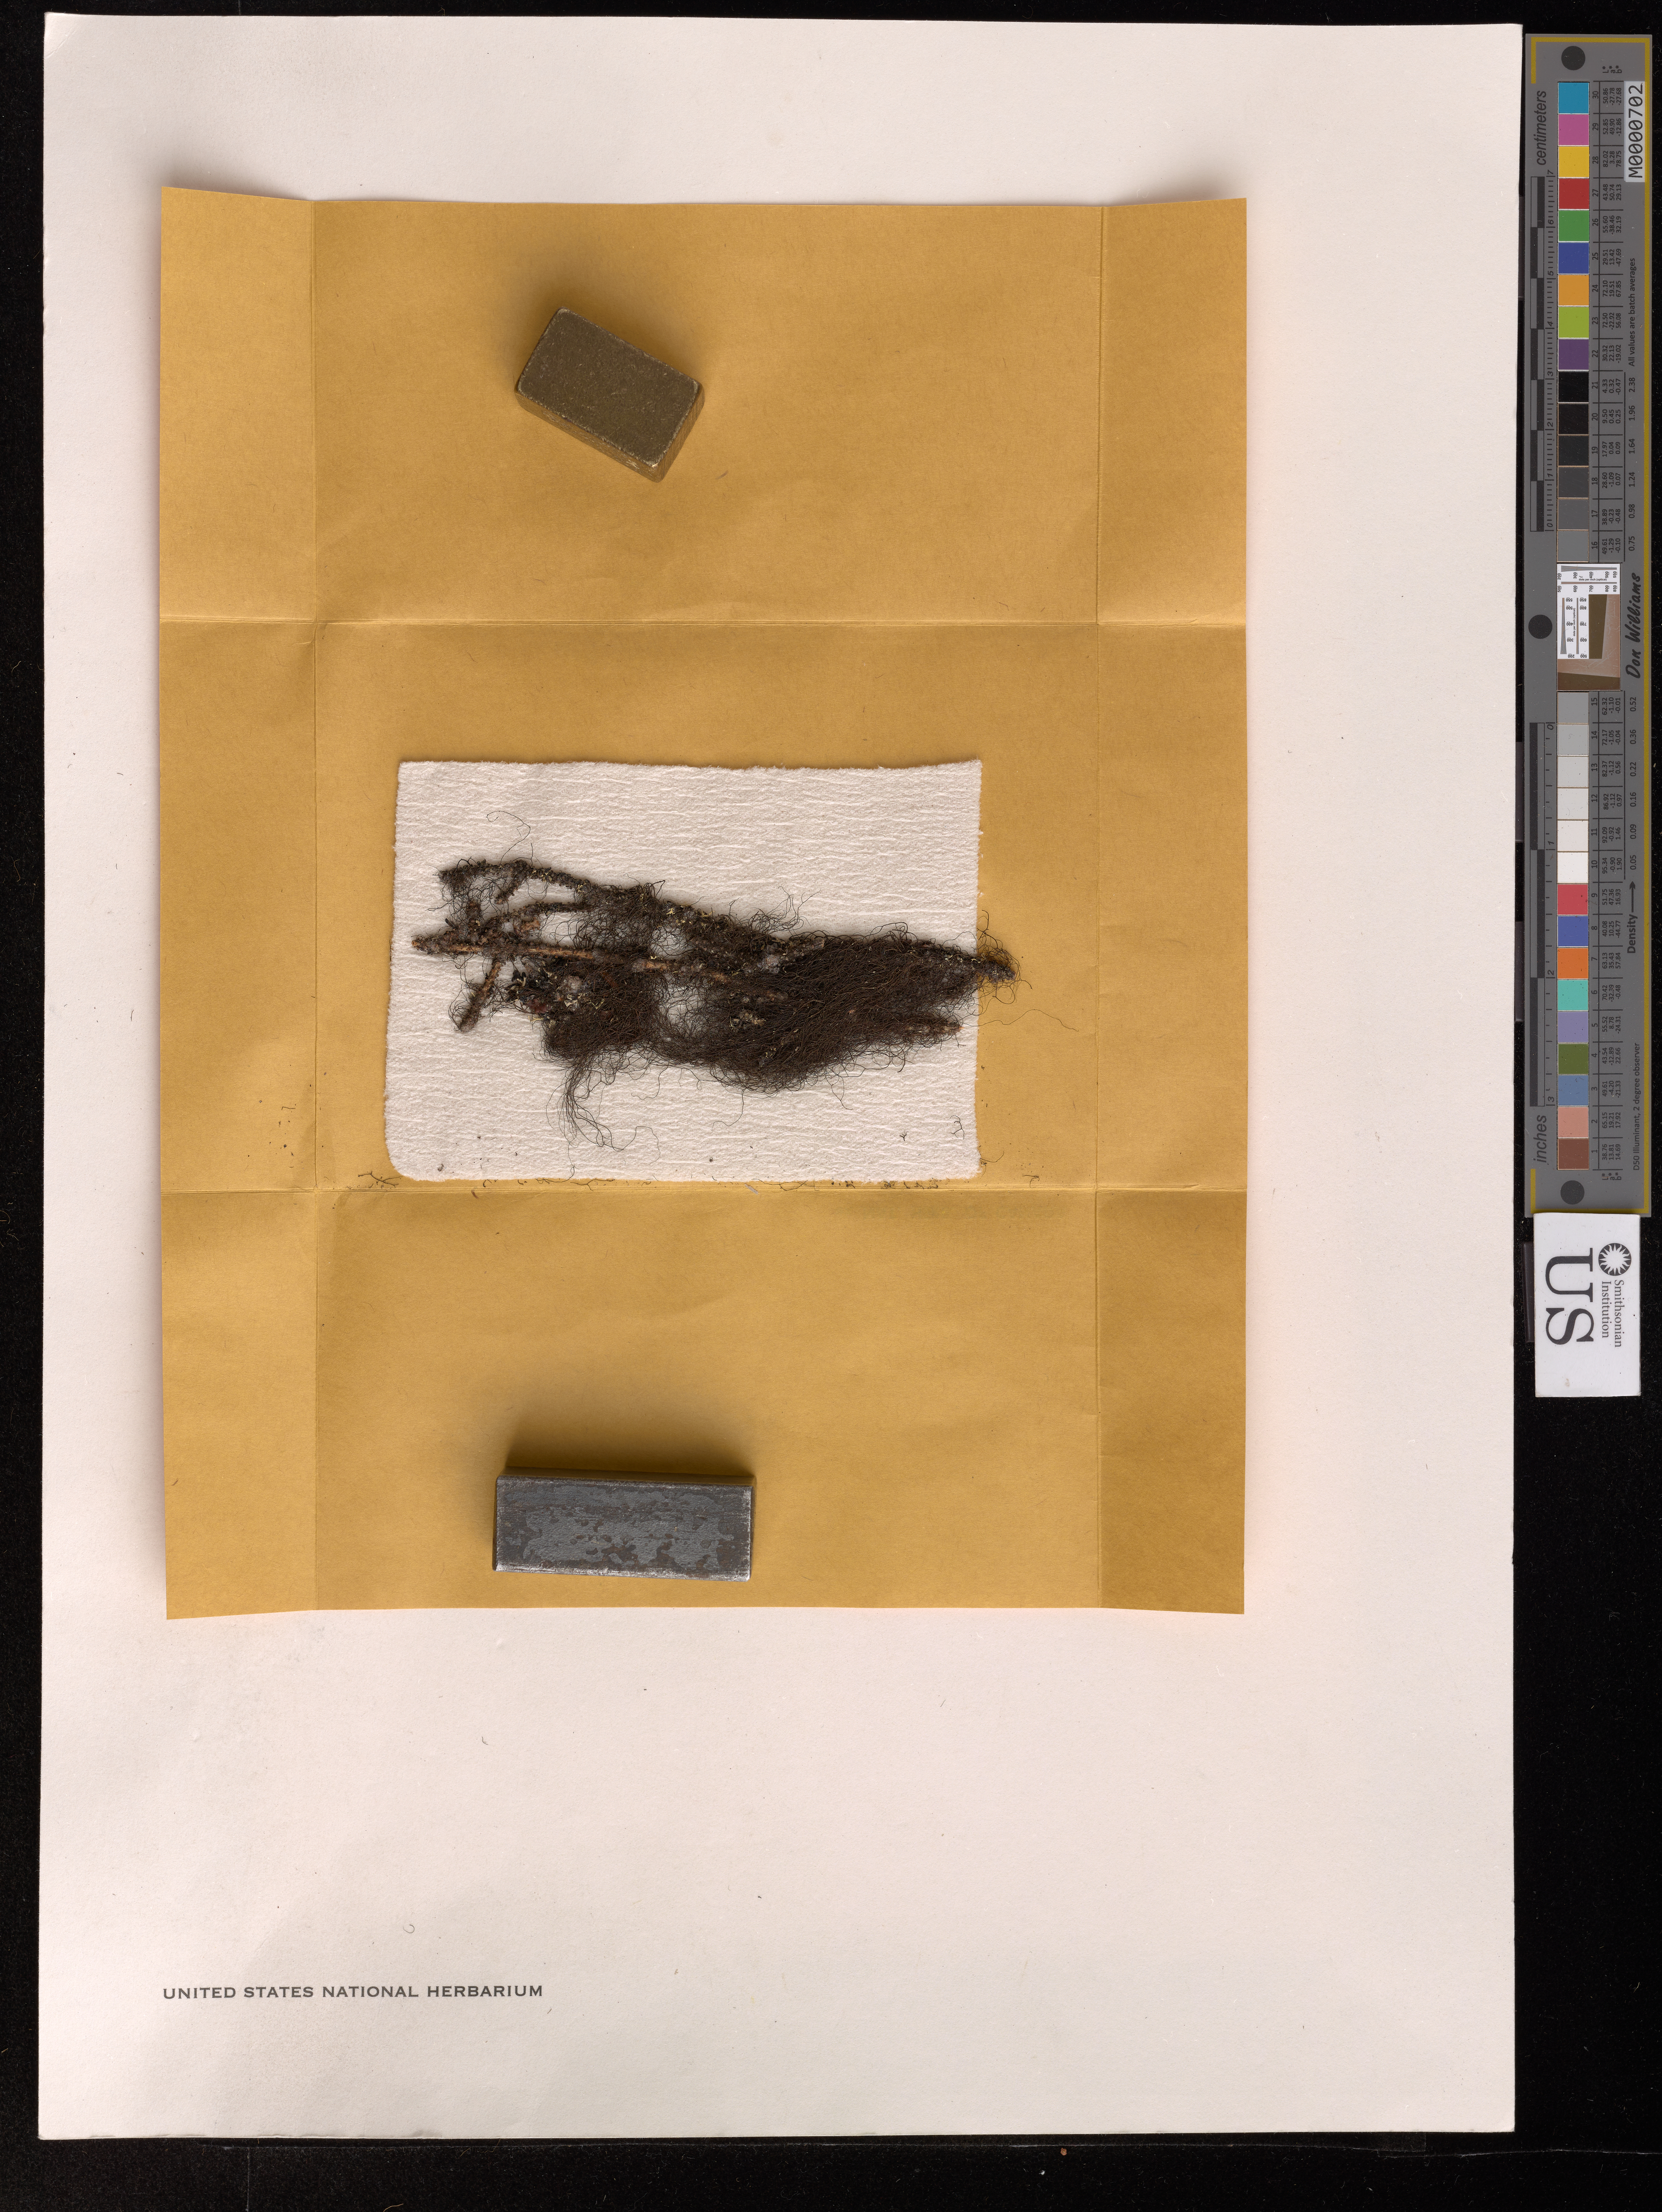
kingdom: Fungi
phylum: Ascomycota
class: Lecanoromycetes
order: Lecanorales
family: Parmeliaceae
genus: Bryoria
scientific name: Bryoria lanestris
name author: (Ach.) Brodo & D.Hawksw.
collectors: P. Y. Wong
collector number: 1056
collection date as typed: Apr 1977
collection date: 1977-04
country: Canada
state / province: Saskatchewan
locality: East side of Net Lake